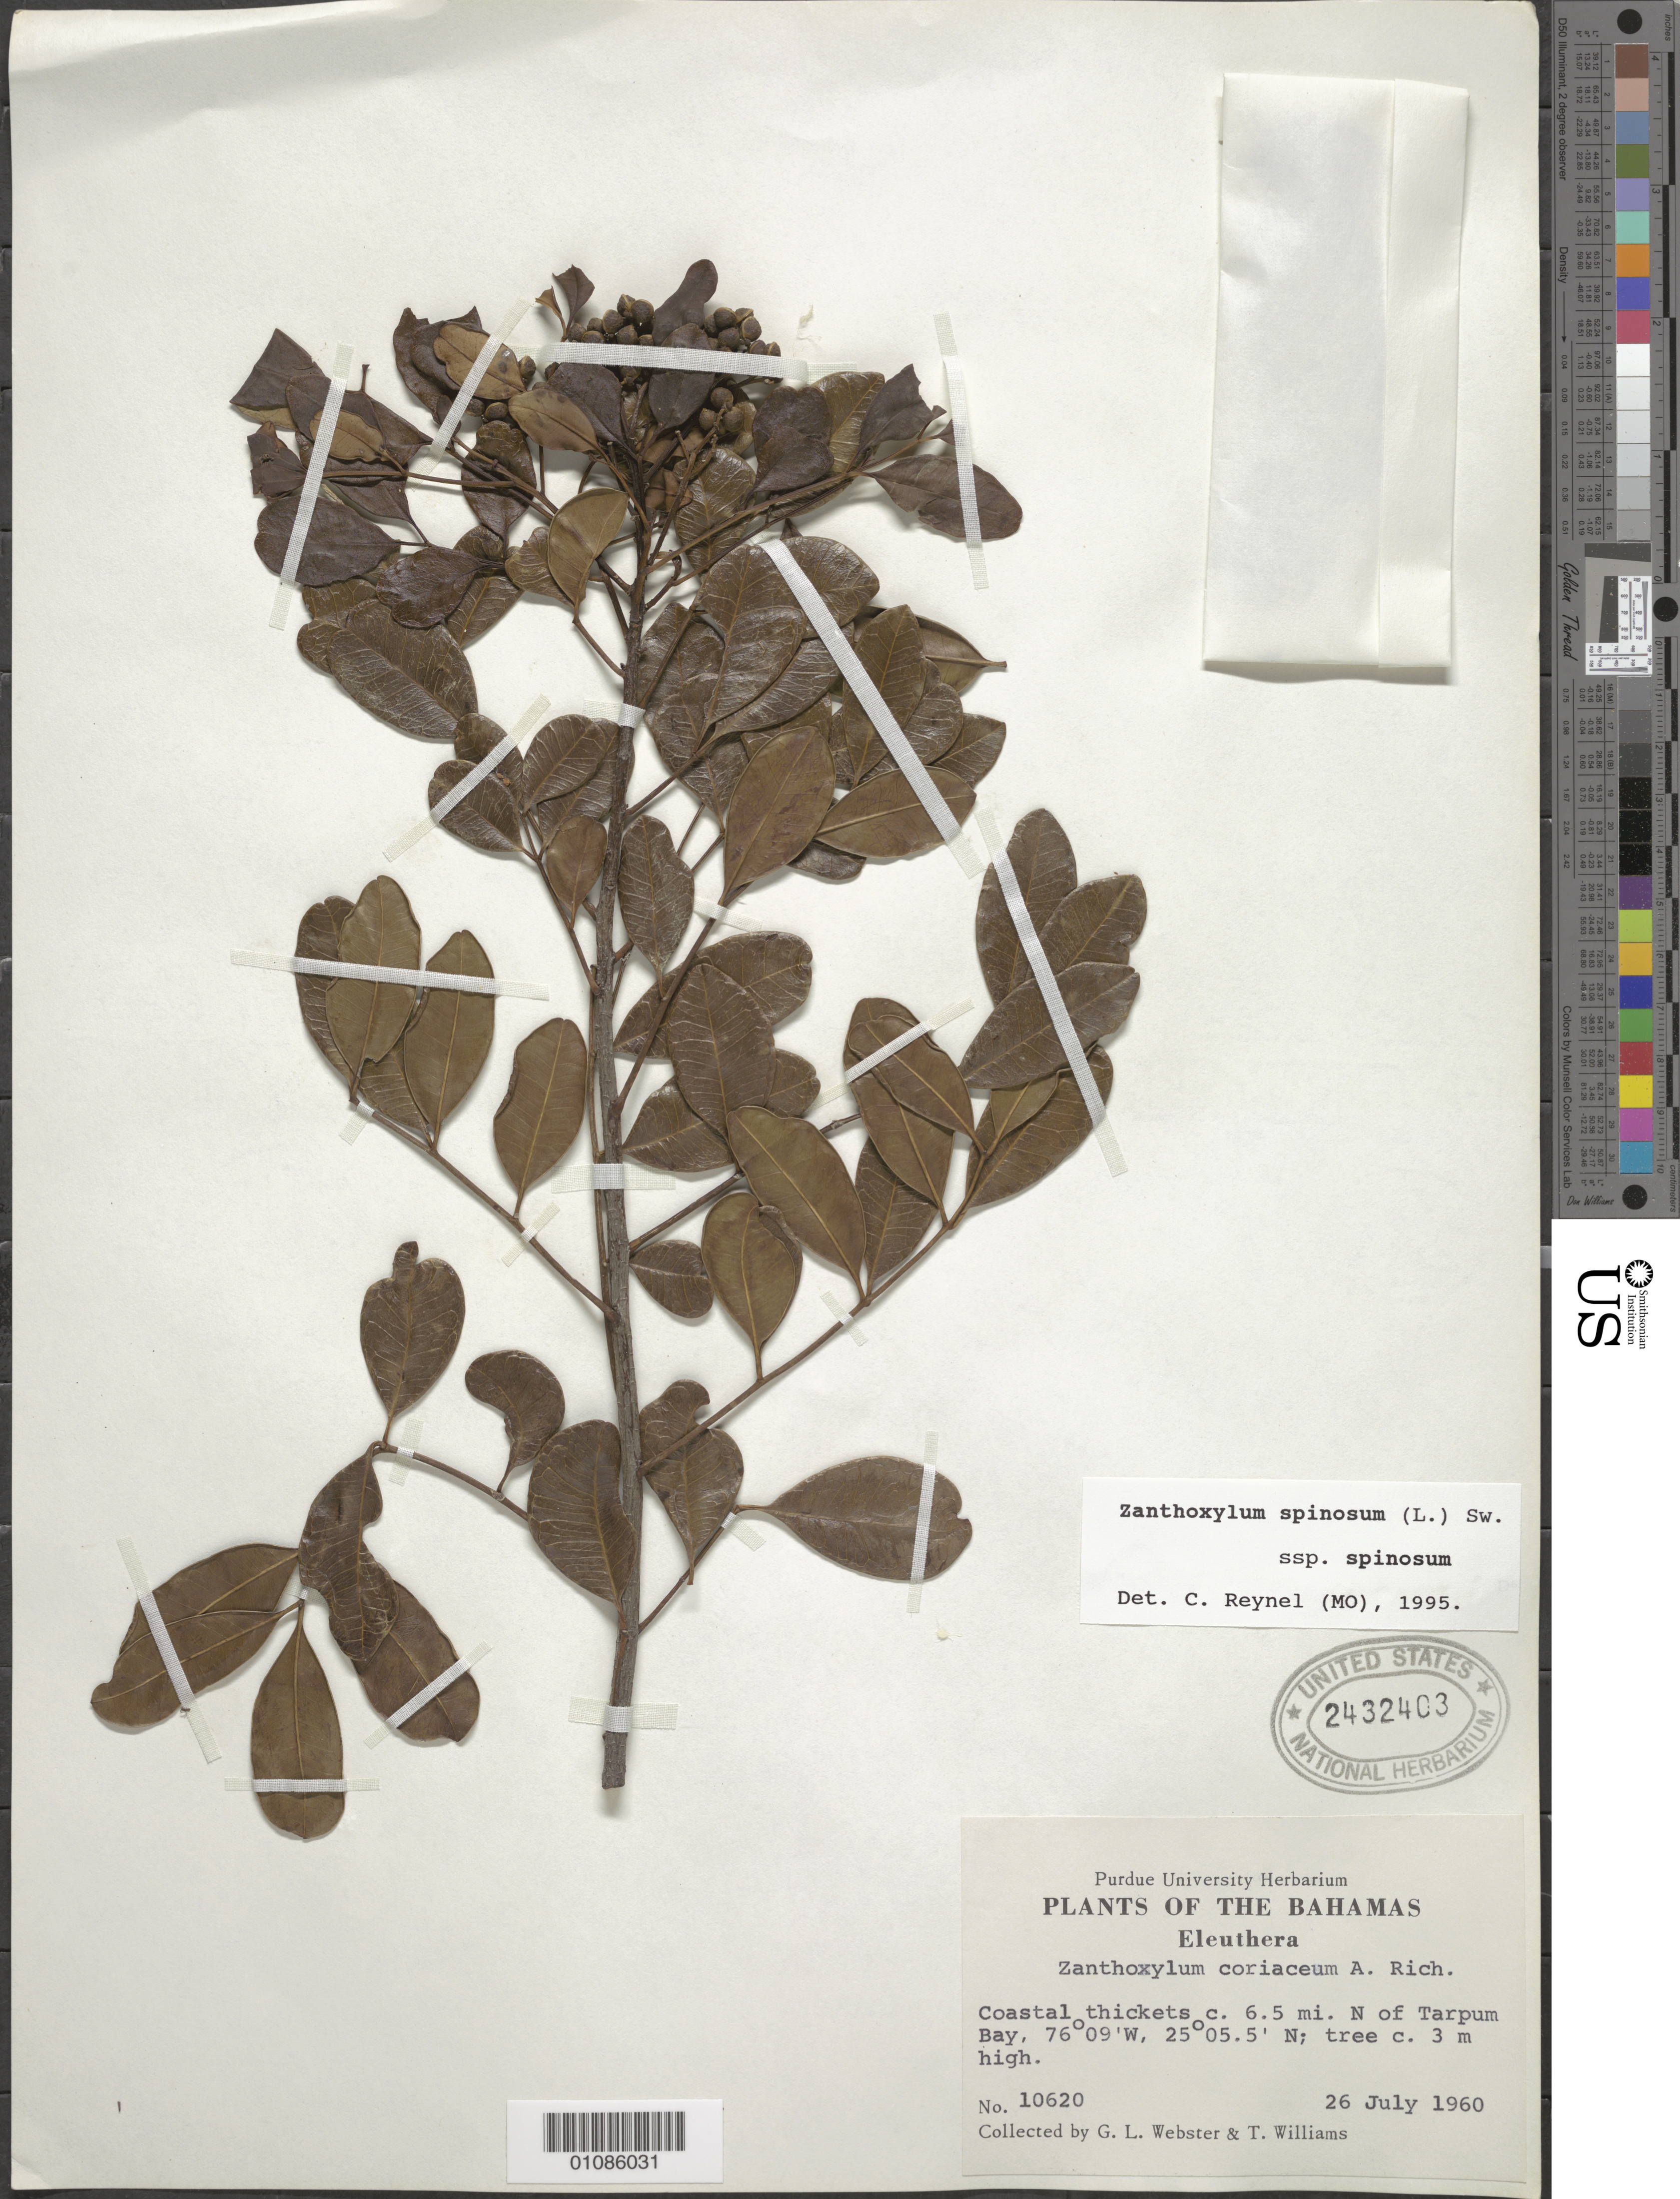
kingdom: Plantae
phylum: Tracheophyta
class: Magnoliopsida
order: Sapindales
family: Rutaceae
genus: Zanthoxylum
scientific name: Zanthoxylum coriaceum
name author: A. Rich.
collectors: G. L. Webster & T. Williams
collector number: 10620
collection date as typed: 26 Jul 1960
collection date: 1960-07-26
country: Bahamas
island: Eleuthera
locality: Coastal thickets 6.5miles N of Tarpum Bay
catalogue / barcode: US 2432403